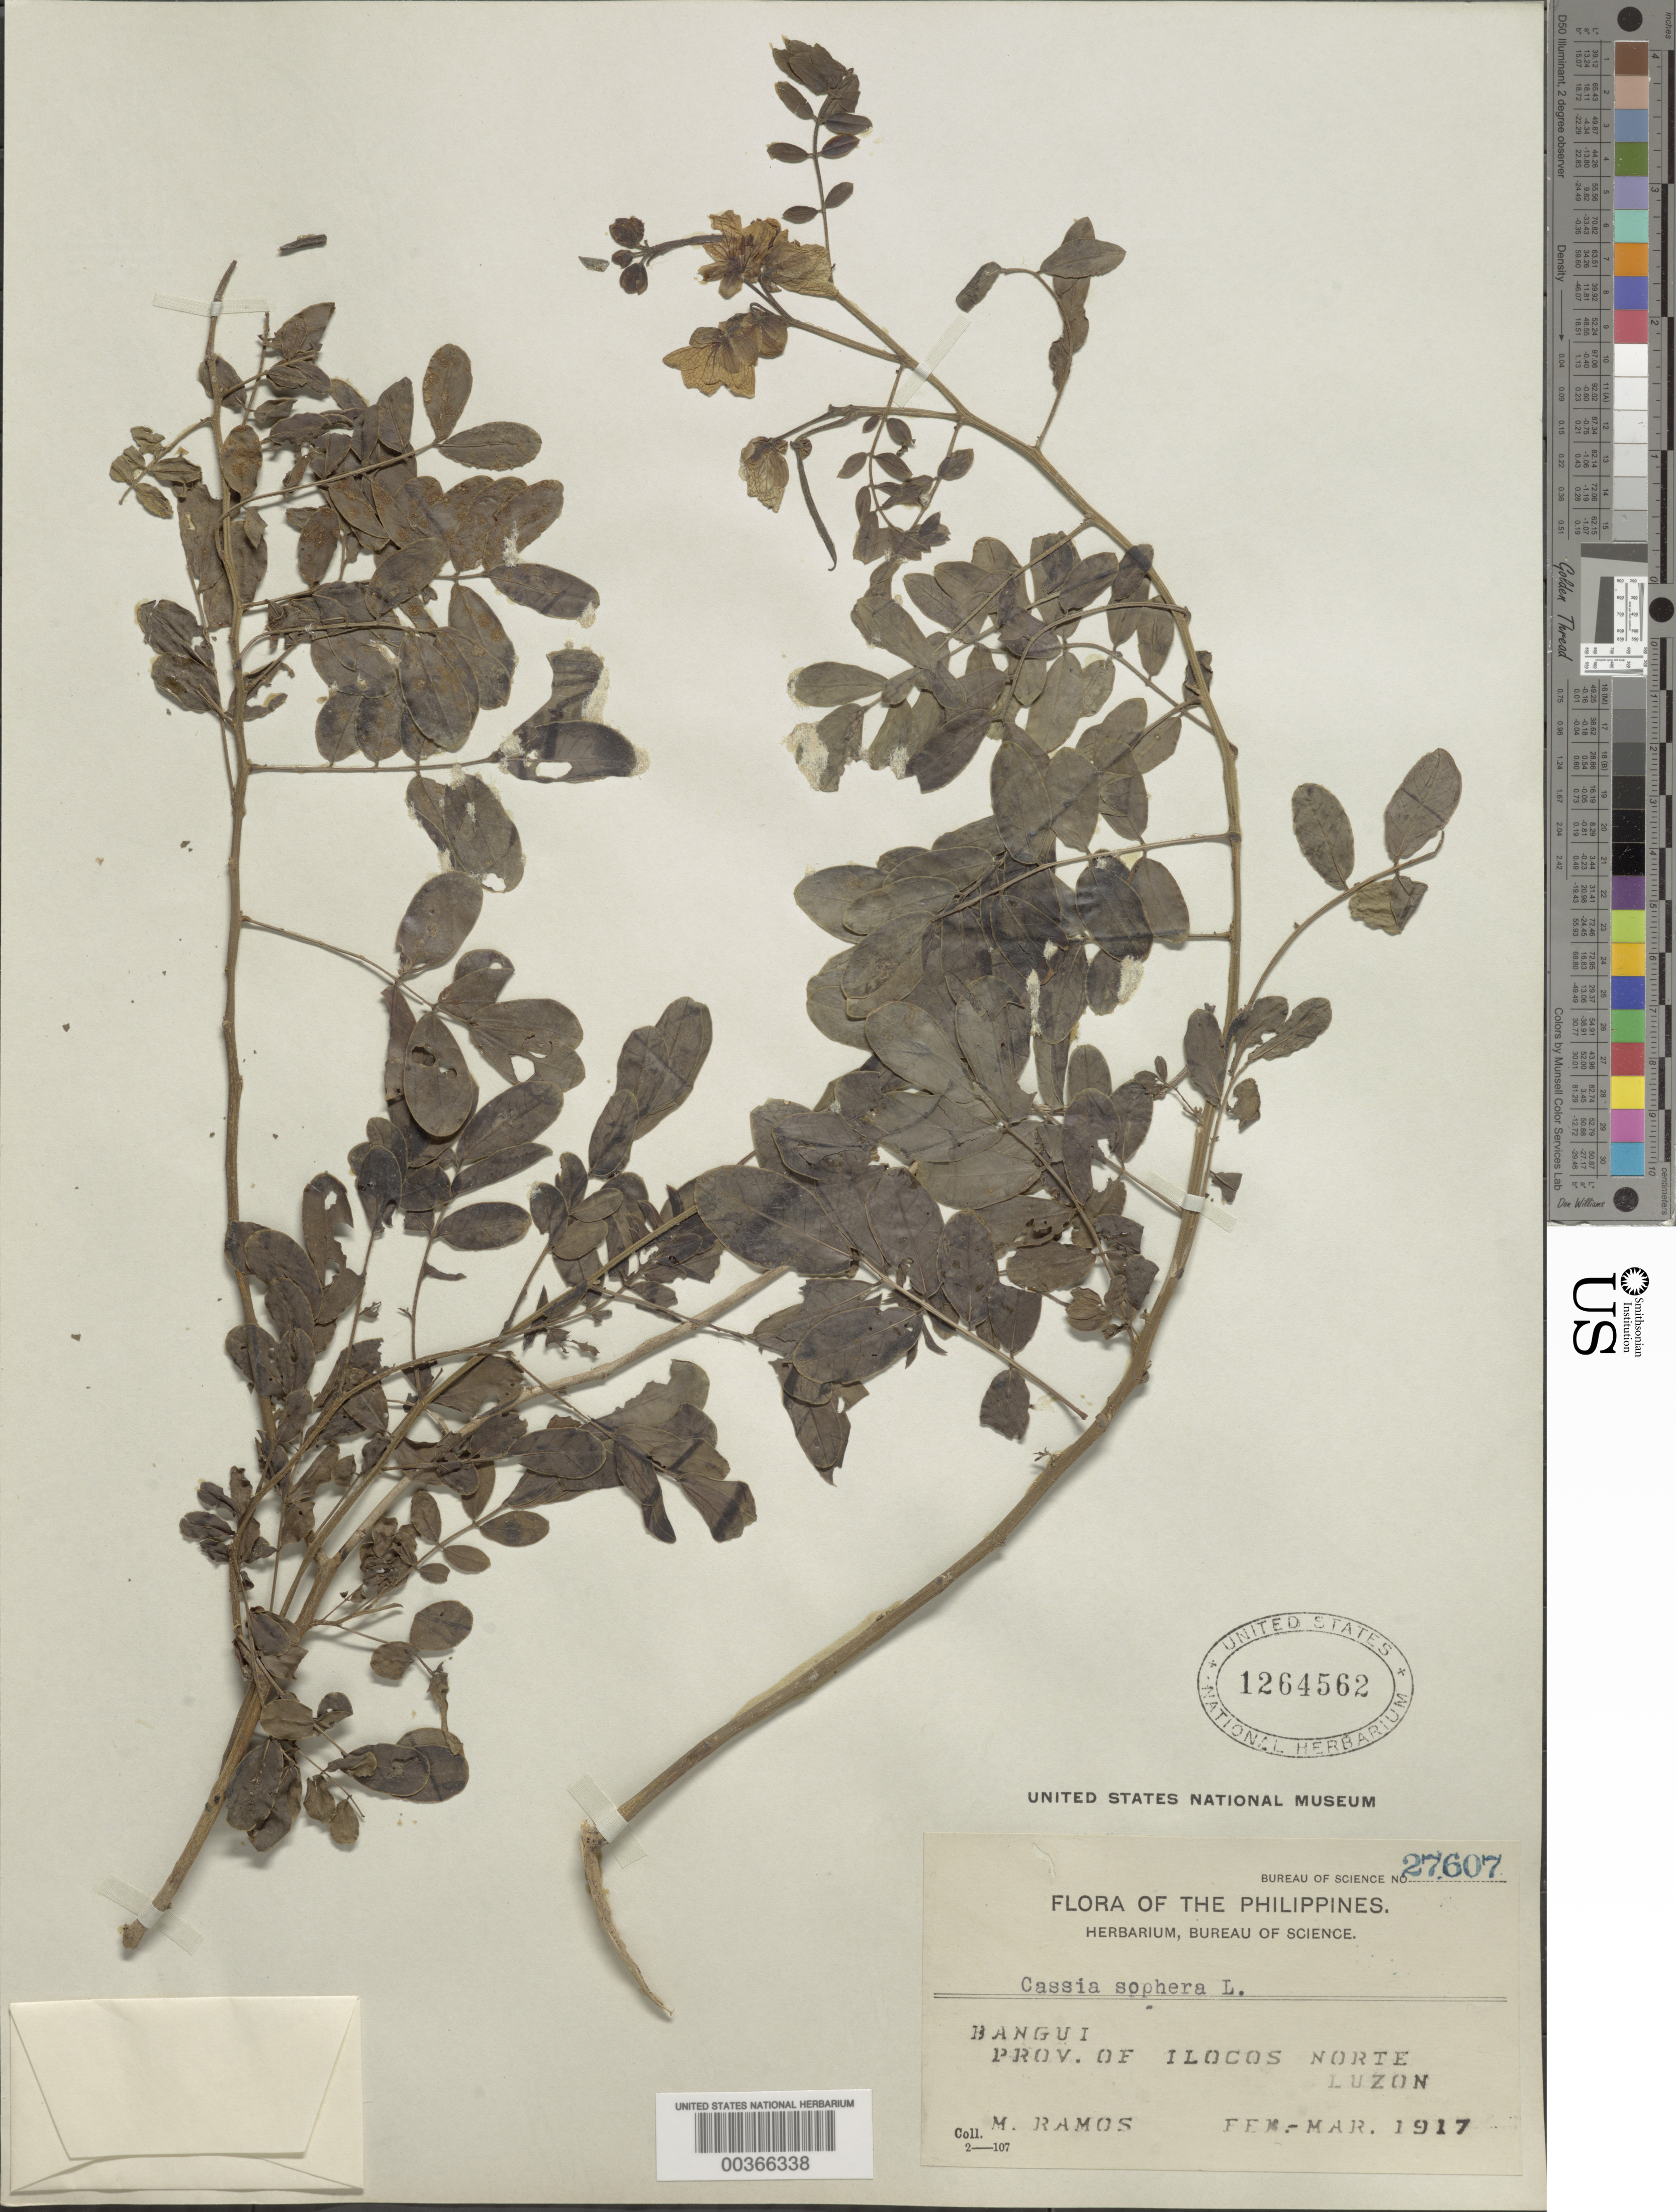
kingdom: Plantae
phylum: Tracheophyta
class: Magnoliopsida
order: Fabales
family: Fabaceae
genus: Senna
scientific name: Senna sophera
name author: (L.) Roxb.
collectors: M. Ramos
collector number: Bureau Of Science No. 27607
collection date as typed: Feb 1917 to -- Mar 1917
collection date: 1917-02/1917-03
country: Philippines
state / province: Ilocos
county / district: Ilocos Norte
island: Luzon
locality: Bangui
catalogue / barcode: US 1264562